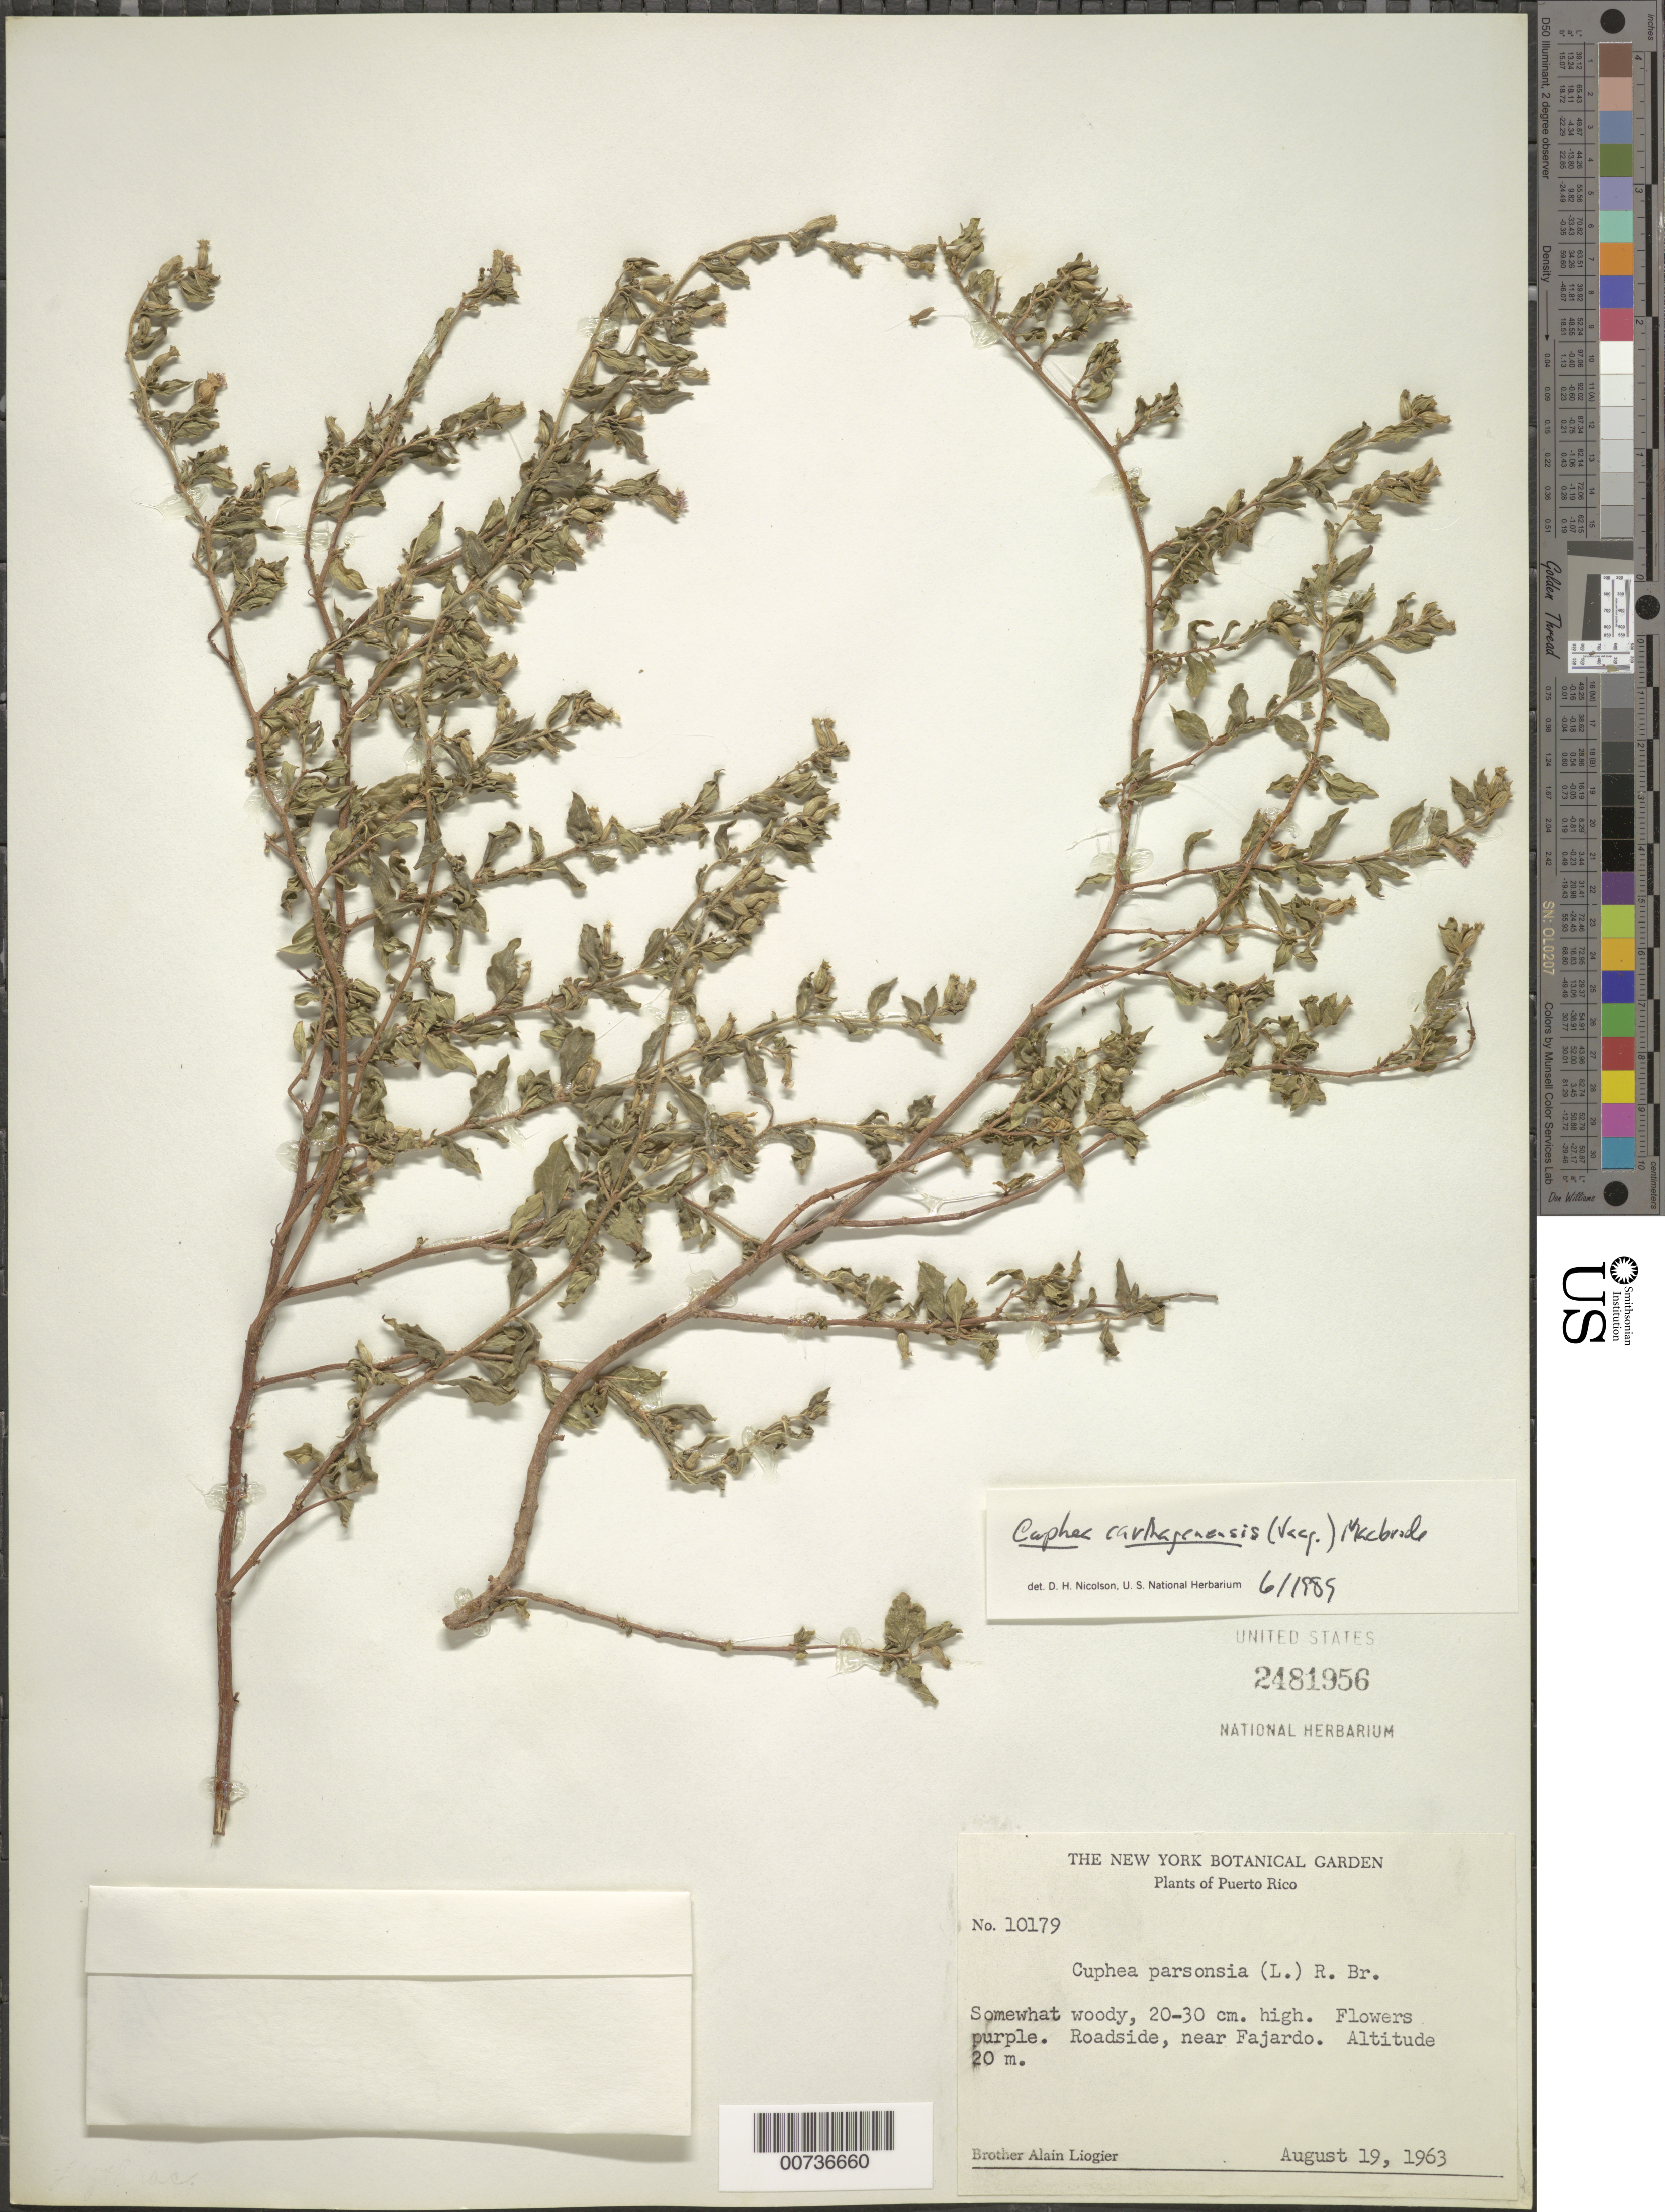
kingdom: Plantae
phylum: Tracheophyta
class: Magnoliopsida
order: Myrtales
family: Lythraceae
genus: Cuphea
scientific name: Cuphea carthagenensis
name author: (Jacq.) J.F. Macbr.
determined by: Nicolson, Dan H.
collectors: A. H. Liogier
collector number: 10179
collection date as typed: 19 Aug 1963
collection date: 1963-08-19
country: Puerto Rico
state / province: Fajardo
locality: Roadside, near Fajardo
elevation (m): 20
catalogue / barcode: US 2481956